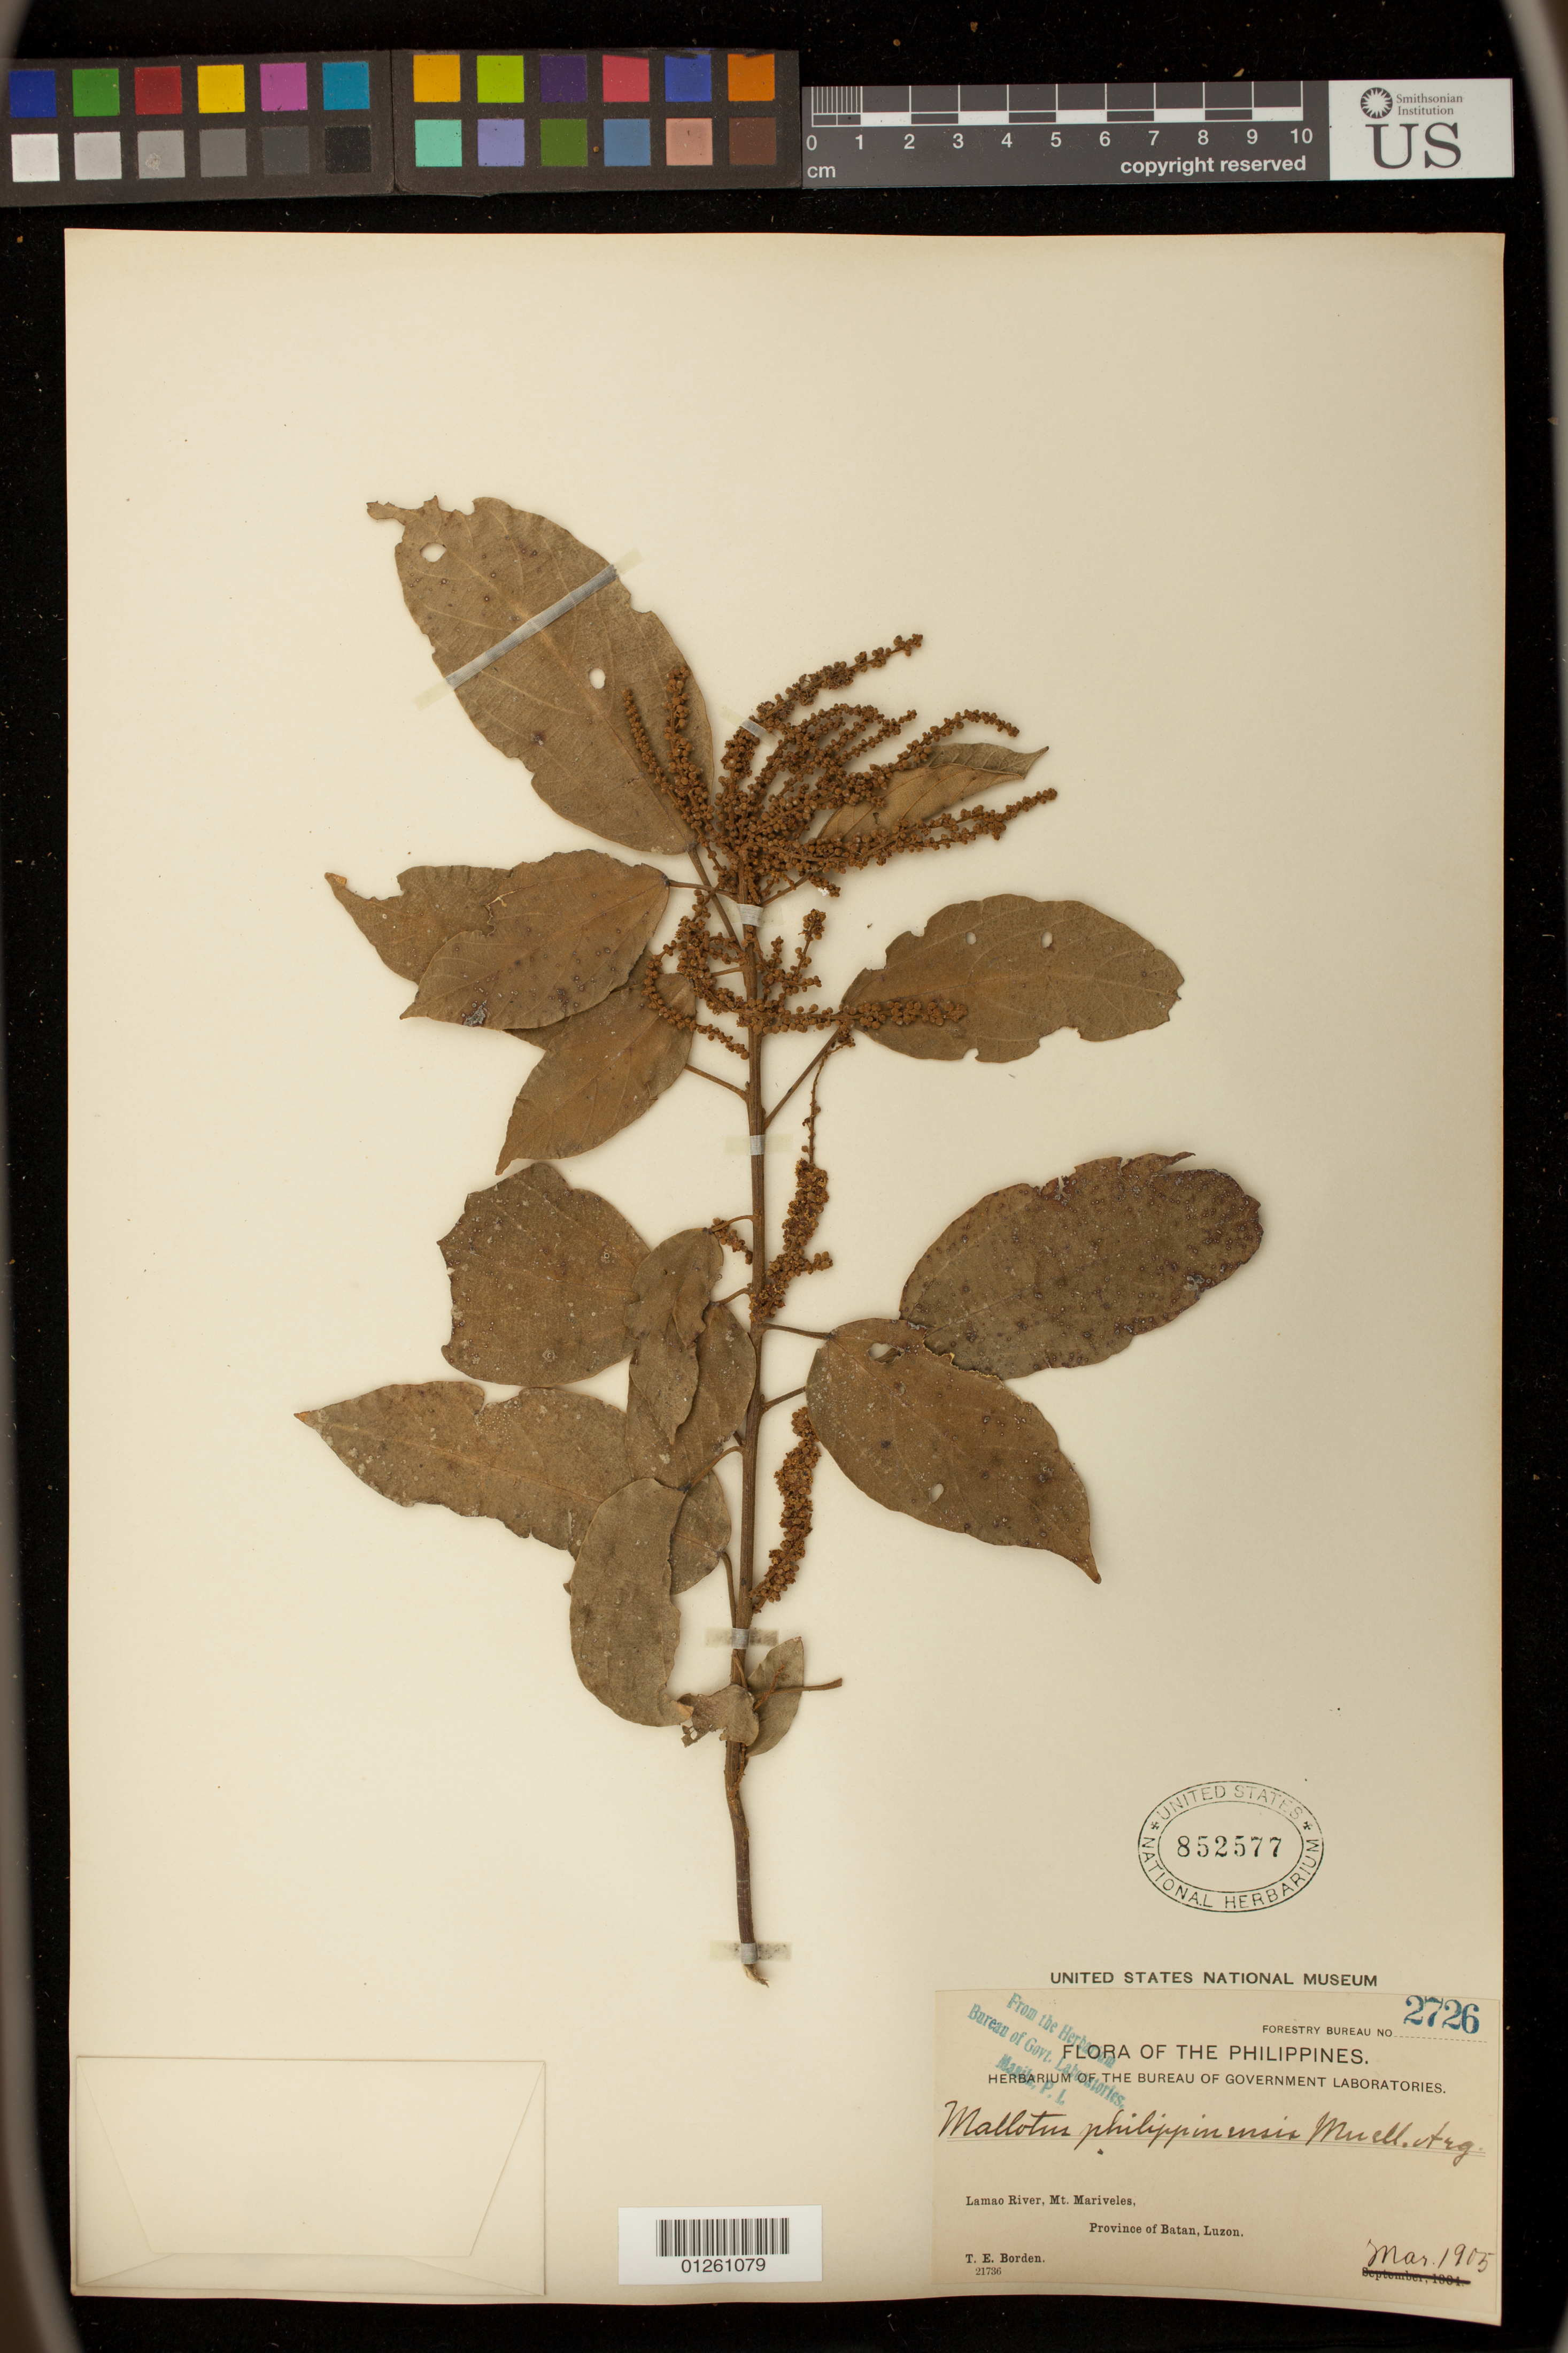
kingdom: Plantae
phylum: Tracheophyta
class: Magnoliopsida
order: Malpighiales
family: Euphorbiaceae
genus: Mallotus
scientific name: Mallotus philippensis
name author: (Lam.) Müll. Arg.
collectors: T. E. Borden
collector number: For. Bur. 2726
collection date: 1905-03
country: Philippines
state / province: Central Luzon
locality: Lamao River, Mt. Mariveles, Province of Batan, Luzon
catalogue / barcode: US 852577